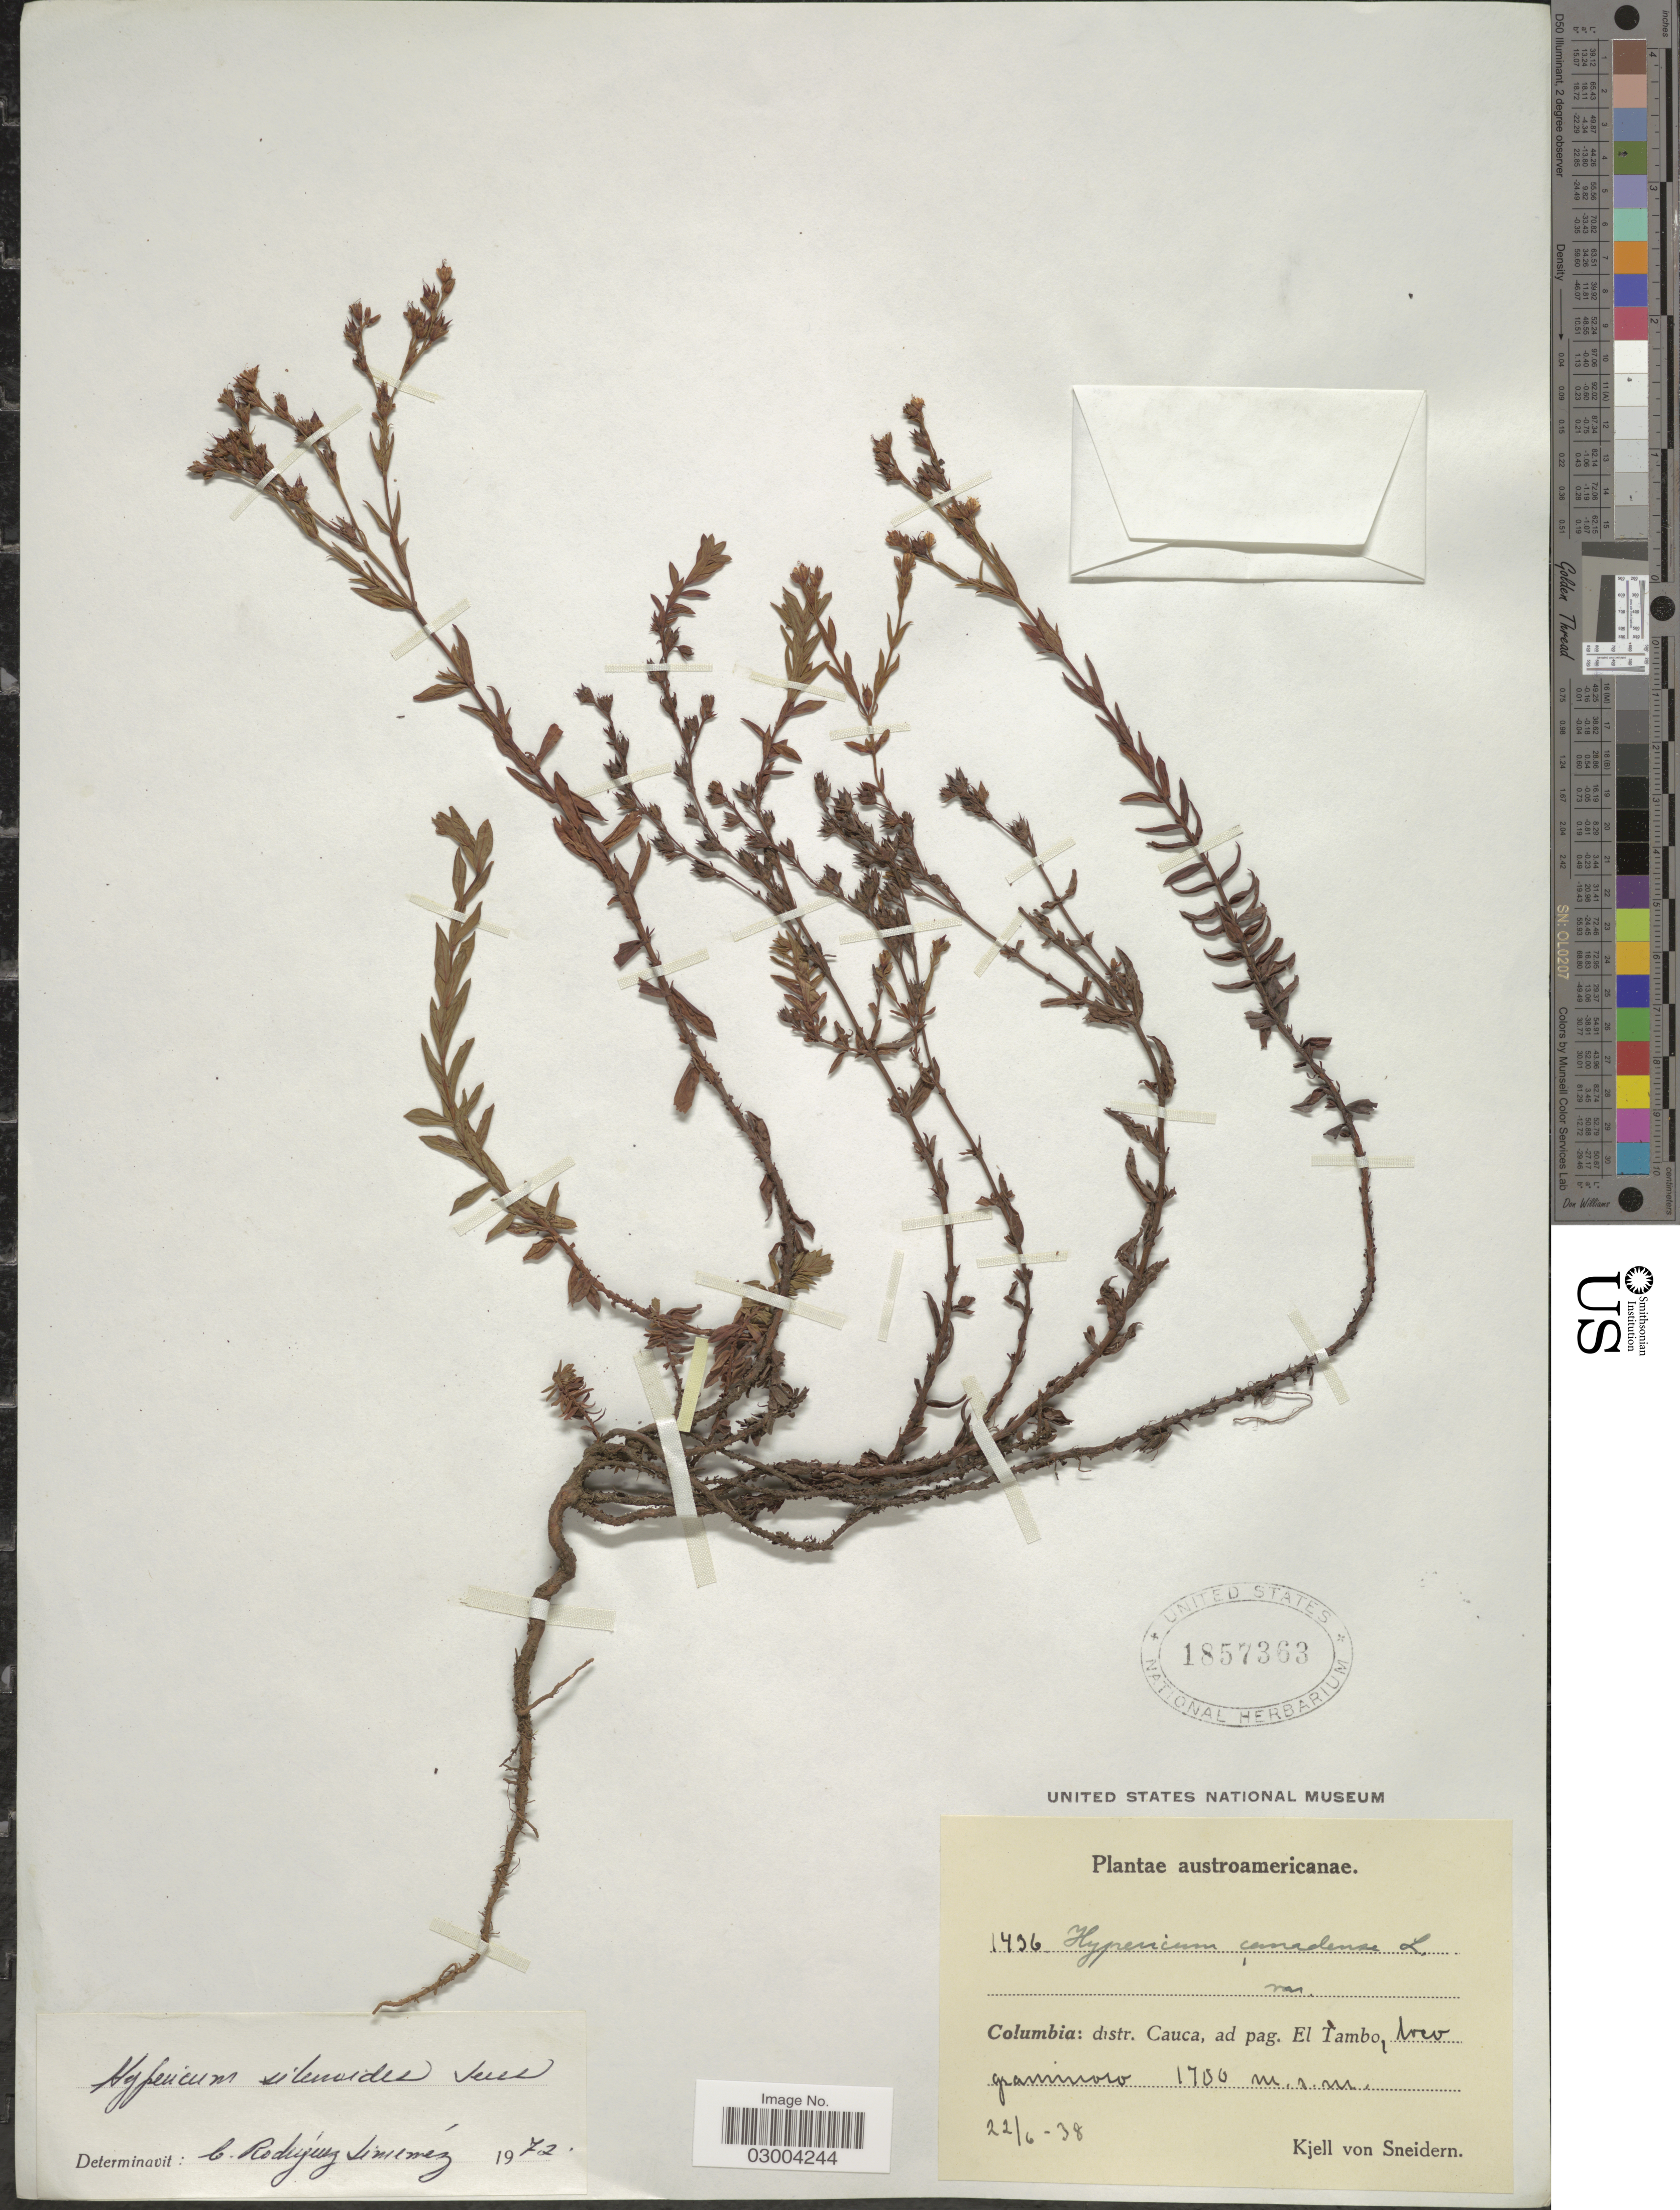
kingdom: Plantae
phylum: Tracheophyta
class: Magnoliopsida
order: Malpighiales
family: Hypericaceae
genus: Hypericum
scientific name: Hypericum silenoides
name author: Juss.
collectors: K. von Sneidern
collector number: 1436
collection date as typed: Transcribed d/m/y: 22/6/38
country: Colombia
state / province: Cauca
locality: Distr. Cauca, ad pag. El Tambo, Loco graminoso.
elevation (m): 1700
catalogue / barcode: US 1857363